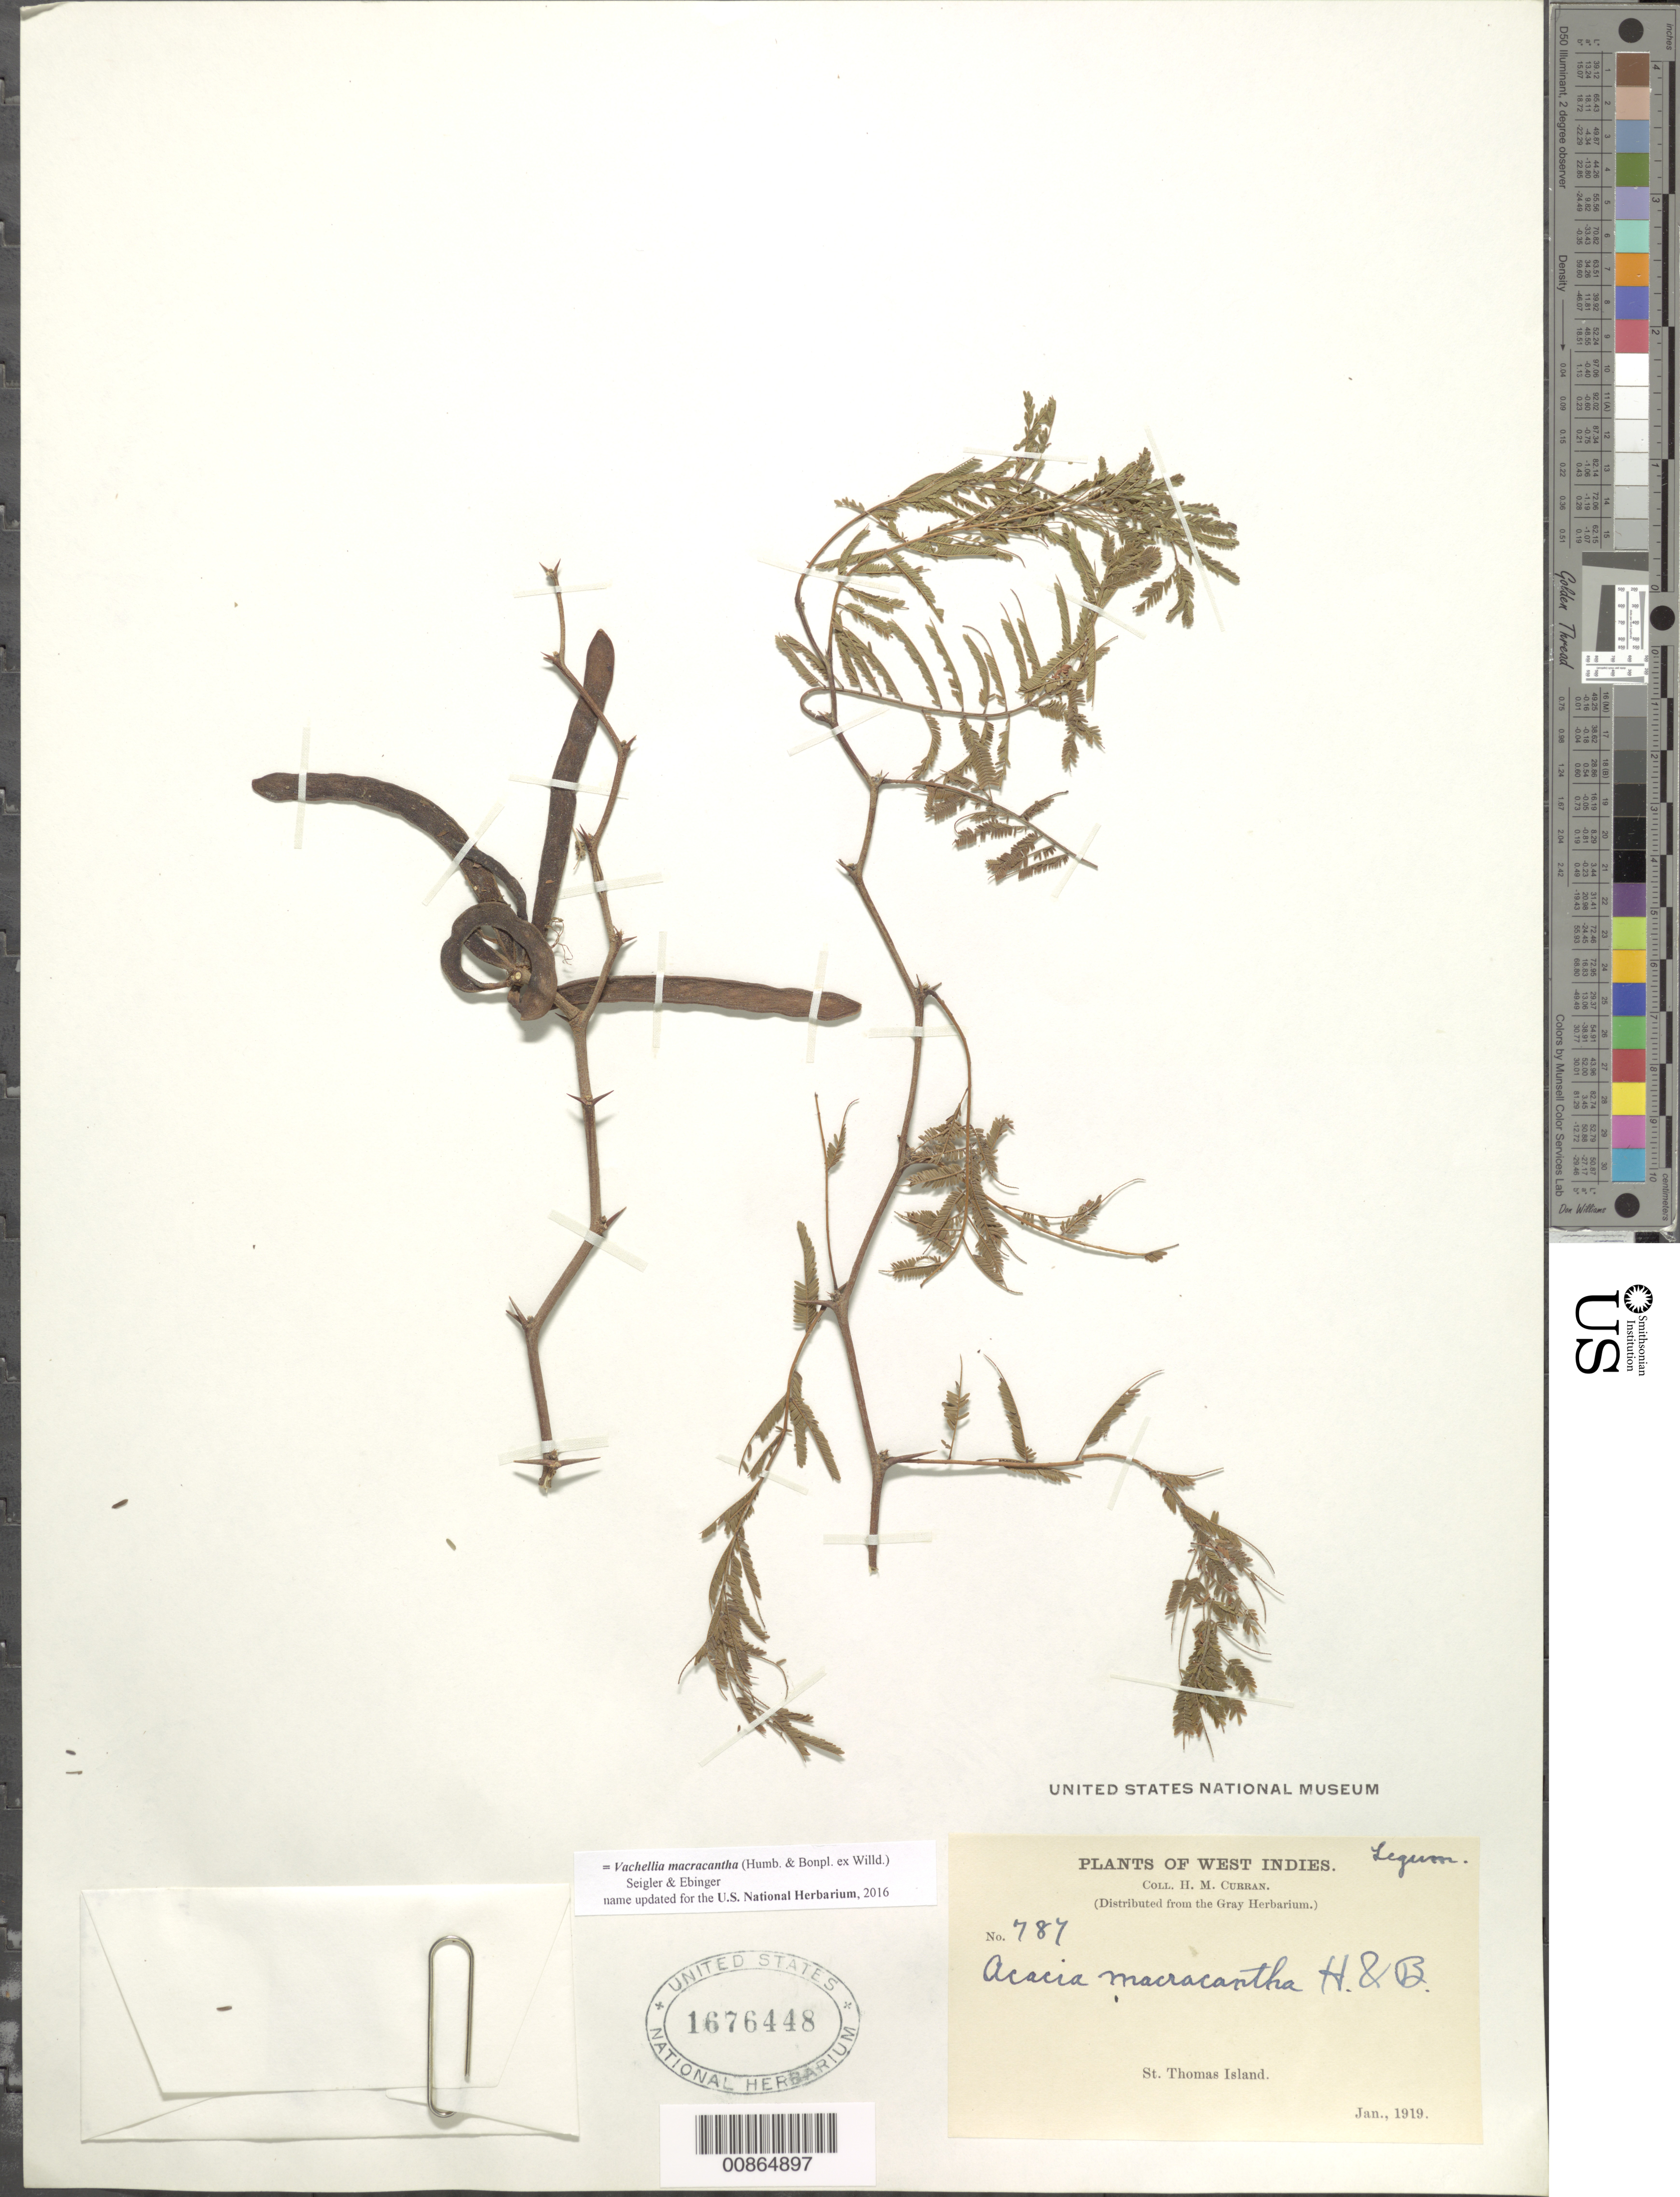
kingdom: Plantae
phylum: Tracheophyta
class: Magnoliopsida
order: Fabales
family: Fabaceae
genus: Vachellia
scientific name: Vachellia macracantha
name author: (Humb. & Bonpl. ex Willd.) Seigler & Ebinger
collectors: H. M. Curran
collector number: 787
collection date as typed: Jan 1919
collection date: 1919-01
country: U.S. Virgin Islands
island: St. Thomas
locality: St. Thomas Island.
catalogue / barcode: US 1676448